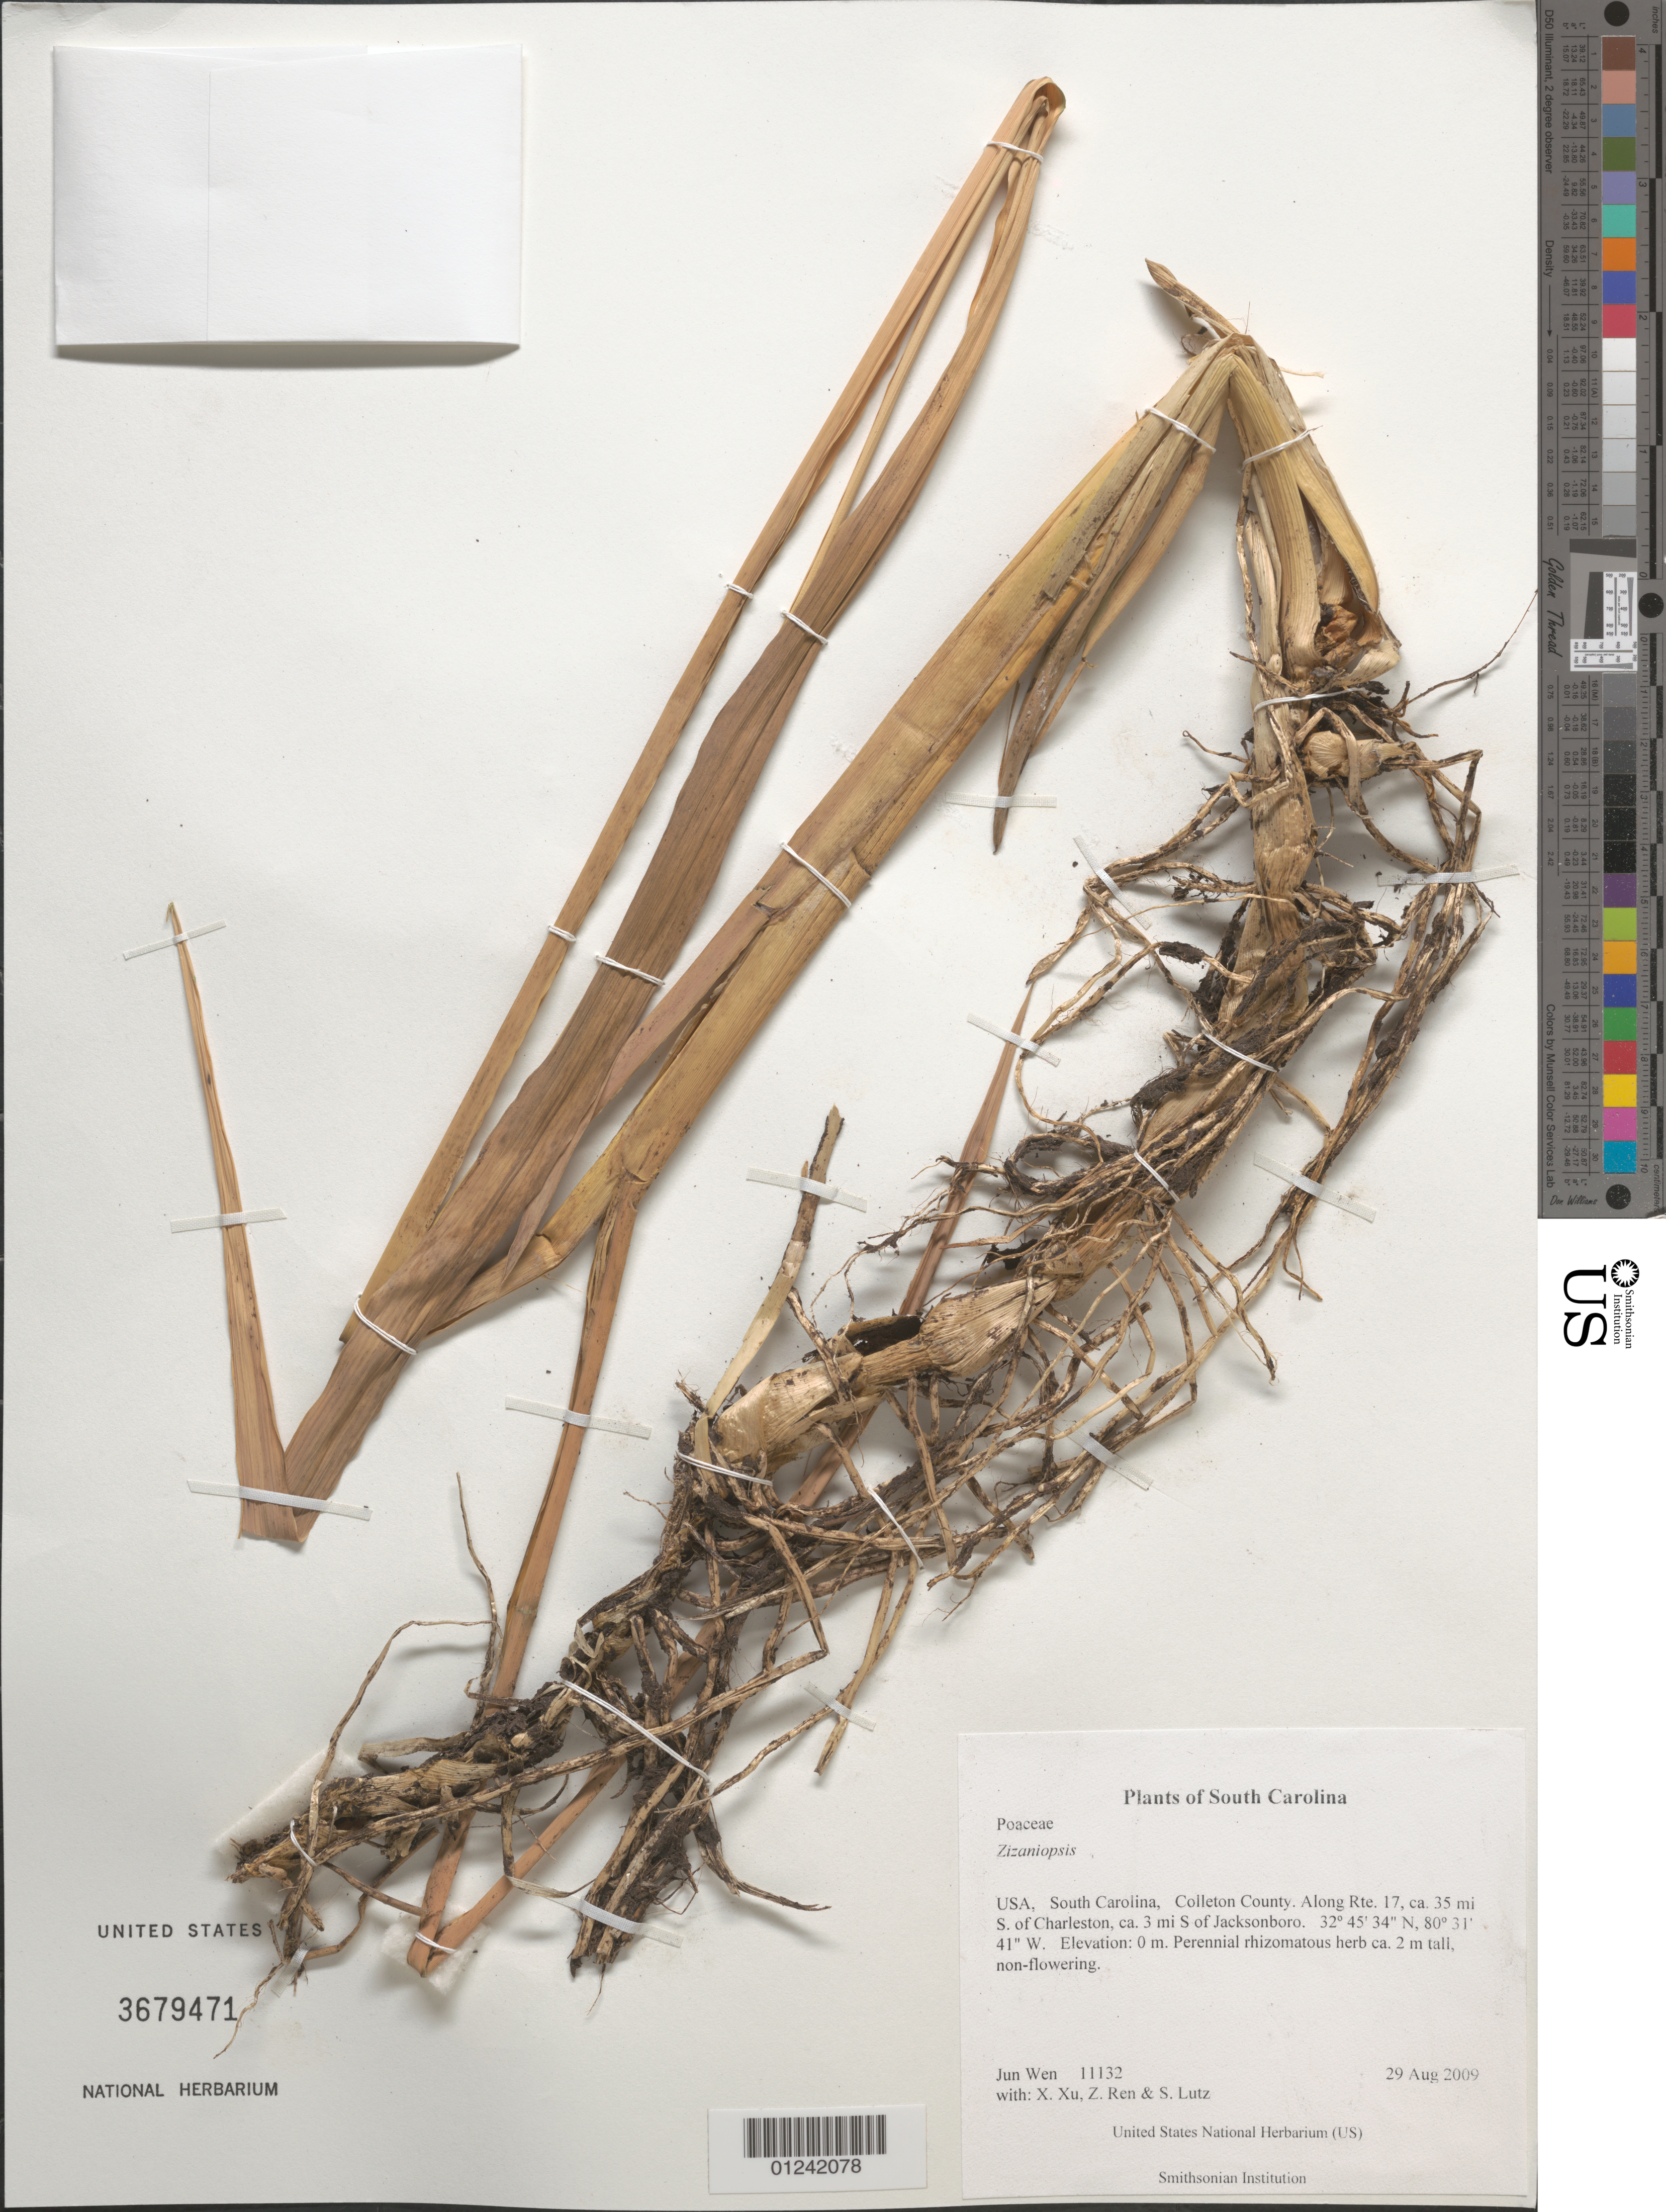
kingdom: Plantae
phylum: Tracheophyta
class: Liliopsida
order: Poales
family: Poaceae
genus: Zizaniopsis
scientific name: Zizaniopsis sp.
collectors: J. Wen, X. Xu, Z. Ren & S. Lutz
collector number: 11132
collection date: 2009-08-29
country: United States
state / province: South Carolina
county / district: Colleton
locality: Along Rte. 17, ca. 35 mi S. of Charleston, ca. 3 mi S of Jacksonboro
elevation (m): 0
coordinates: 32 45 34.3 N, 80 31 41.2 W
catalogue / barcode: US 3679471